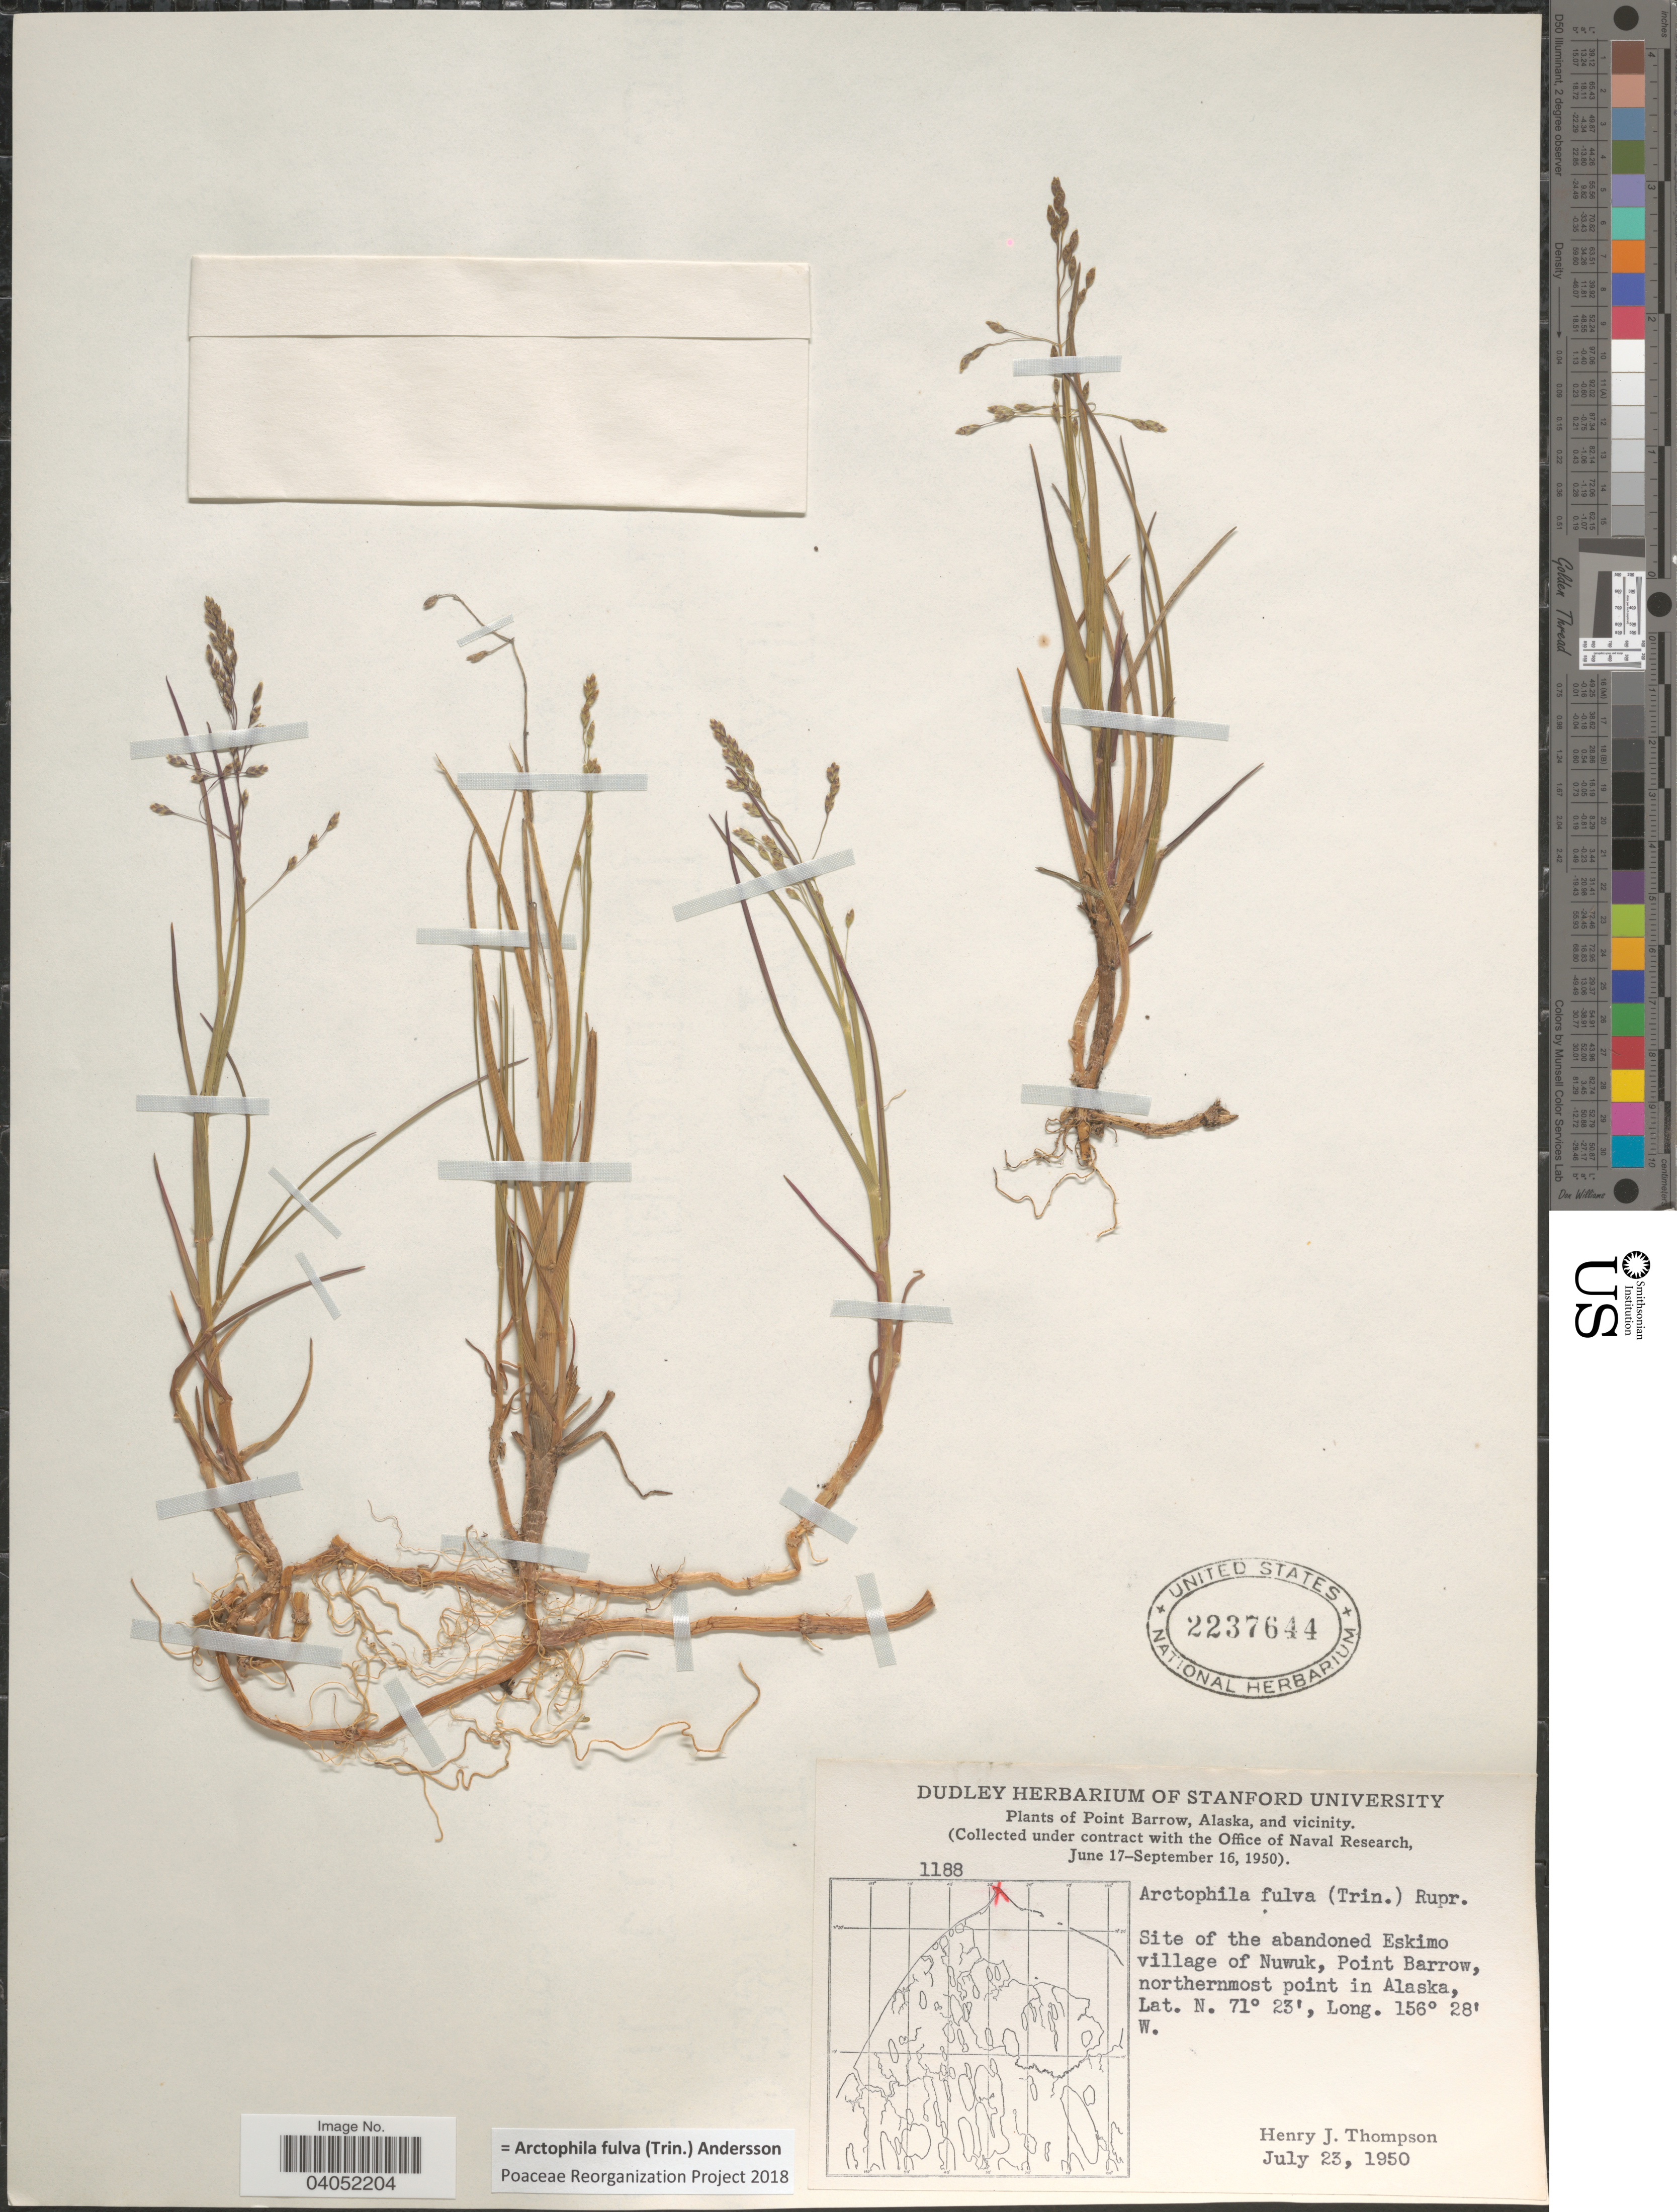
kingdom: Plantae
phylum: Tracheophyta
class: Liliopsida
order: Poales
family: Poaceae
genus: Arctophila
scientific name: Arctophila fulva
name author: (Trin.) Andersson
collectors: H. J. Thompson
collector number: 1188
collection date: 1950-07-23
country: United States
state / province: Alaska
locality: Point Barrow, Alaska, and vicinity. Site of the abandoned Eskimo village of Nuwuk, Point Barrow, northernmost point in Alaska.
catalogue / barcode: US 2237644